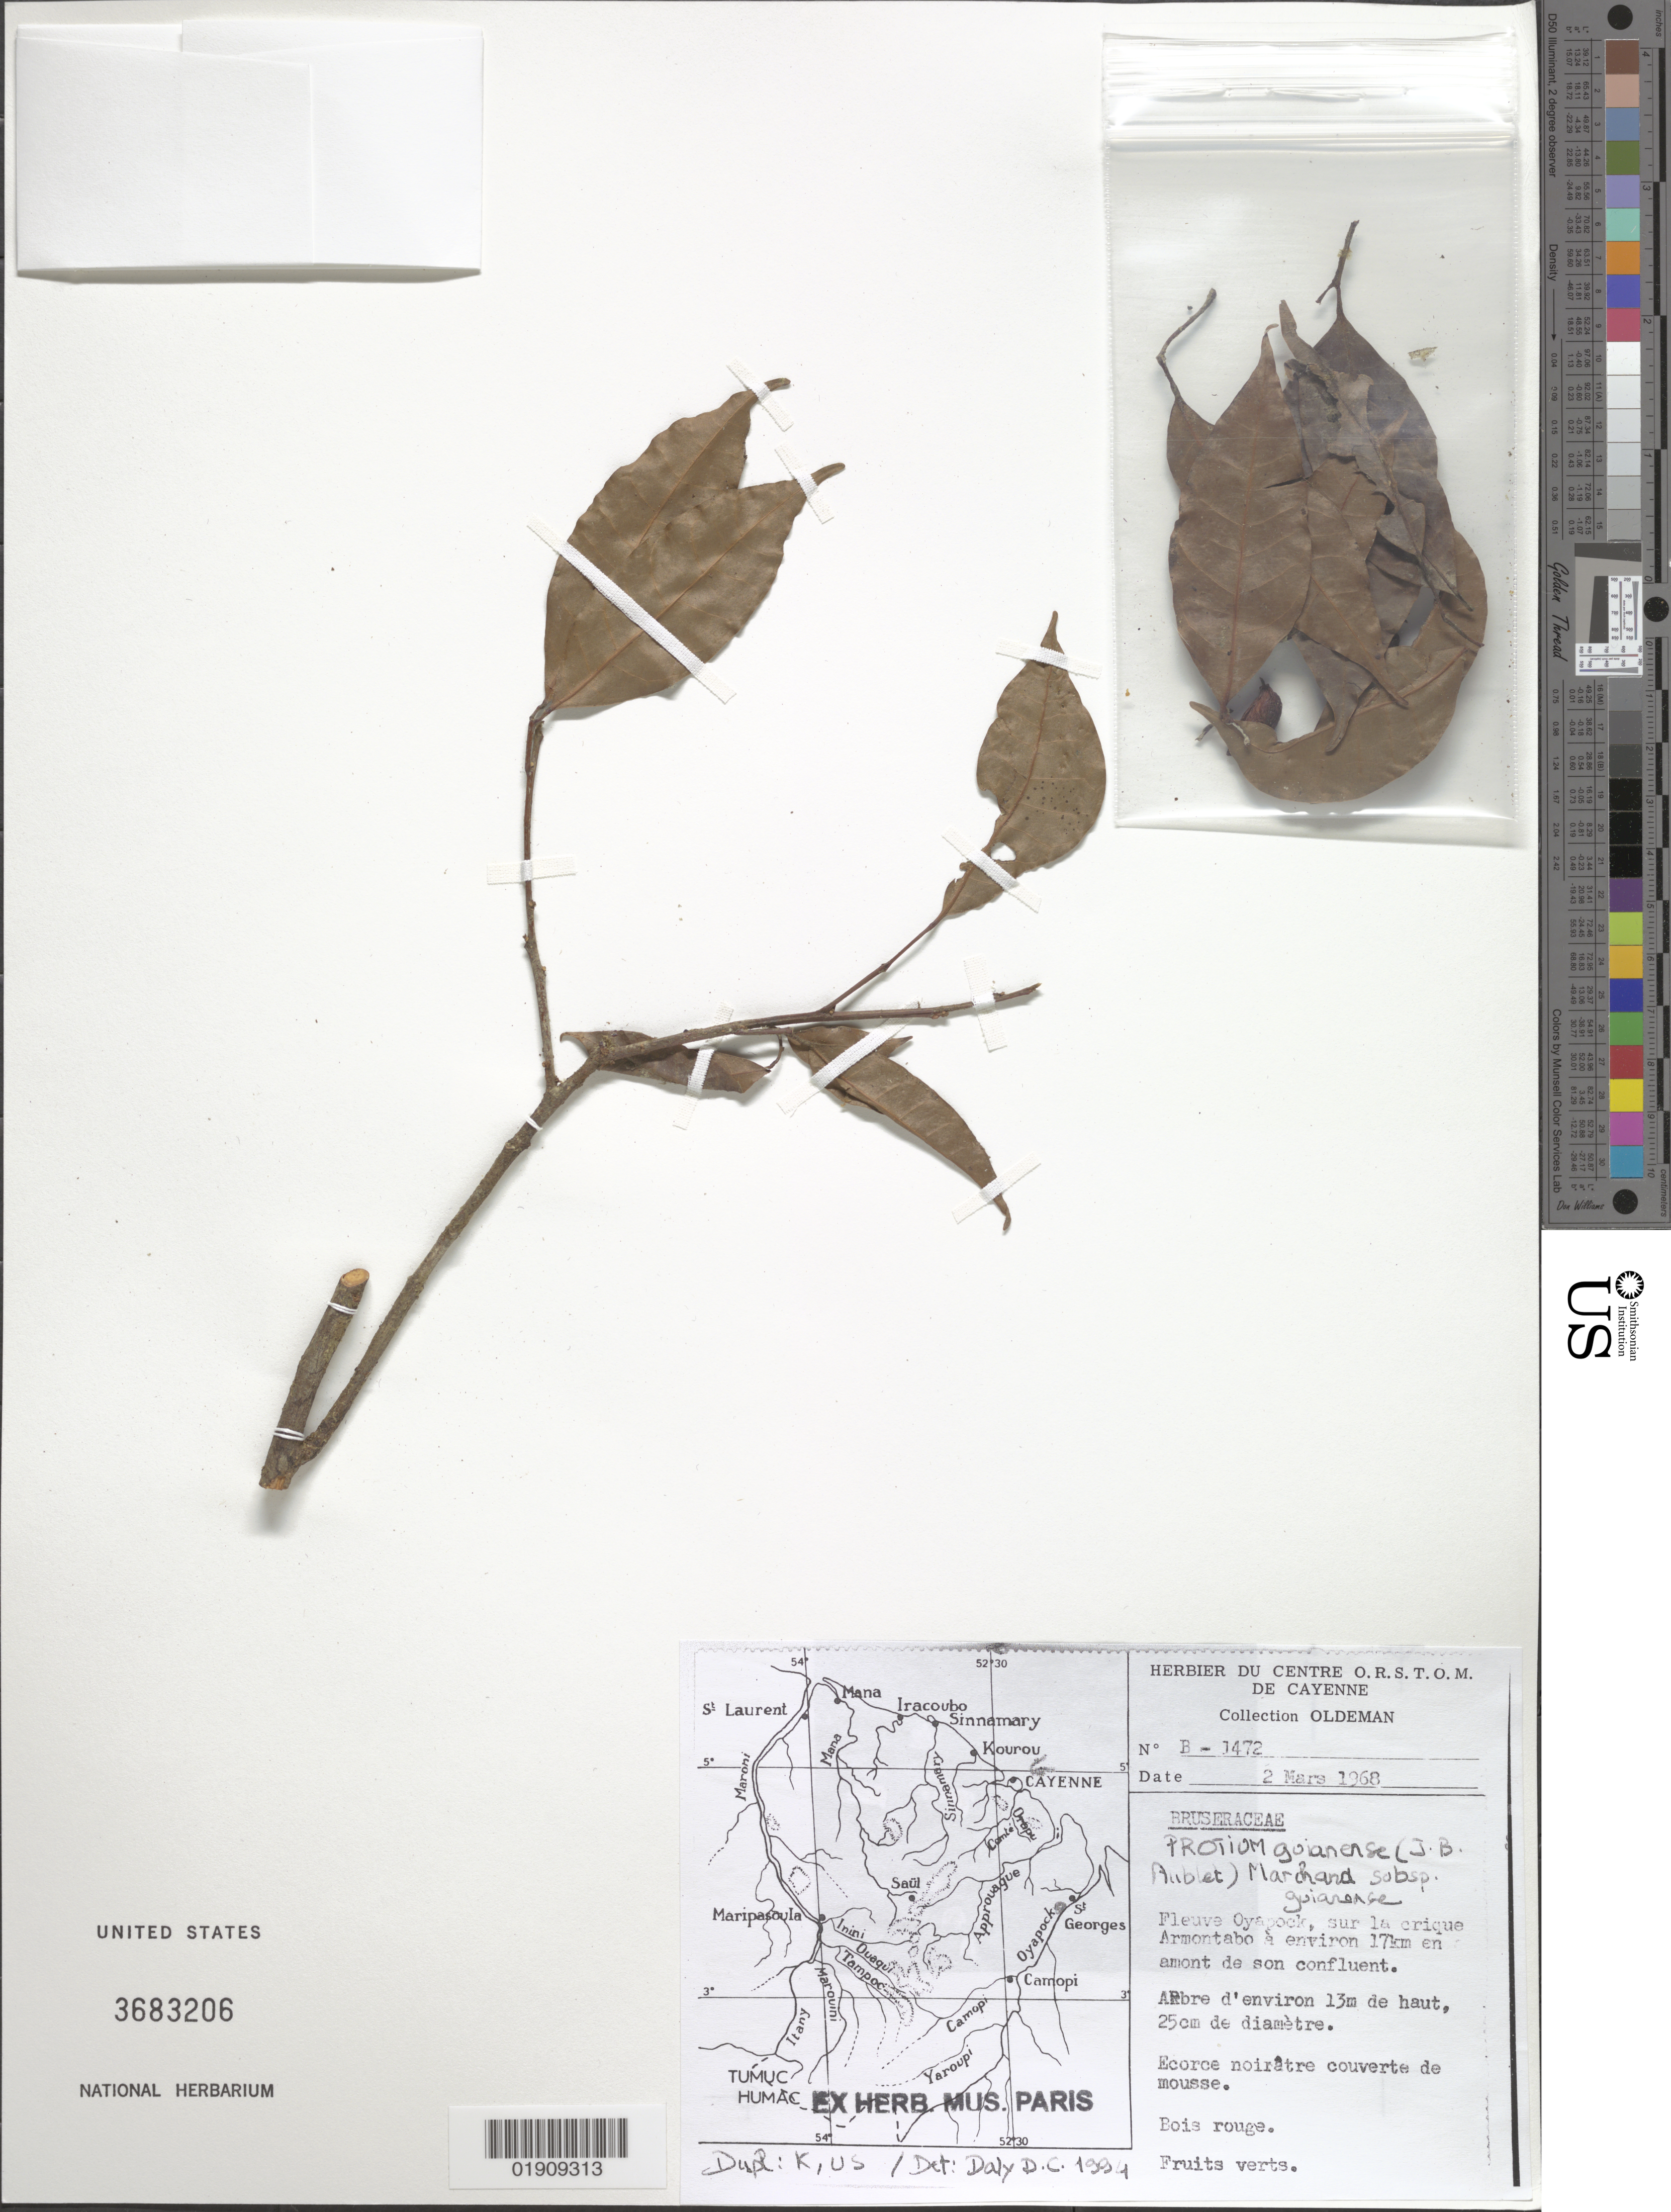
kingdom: Plantae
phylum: Tracheophyta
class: Magnoliopsida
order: Sapindales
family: Burseraceae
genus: Protium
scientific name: Protium guianense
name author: (Aubl.) Marchand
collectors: R. Oldeman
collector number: B 1472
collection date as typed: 2-Mar-68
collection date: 1968-03-02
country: French Guiana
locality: Fleuve Oyapock, sur la crique Armontabo a environ 17 km en amont de son confluent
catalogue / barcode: US 3683206